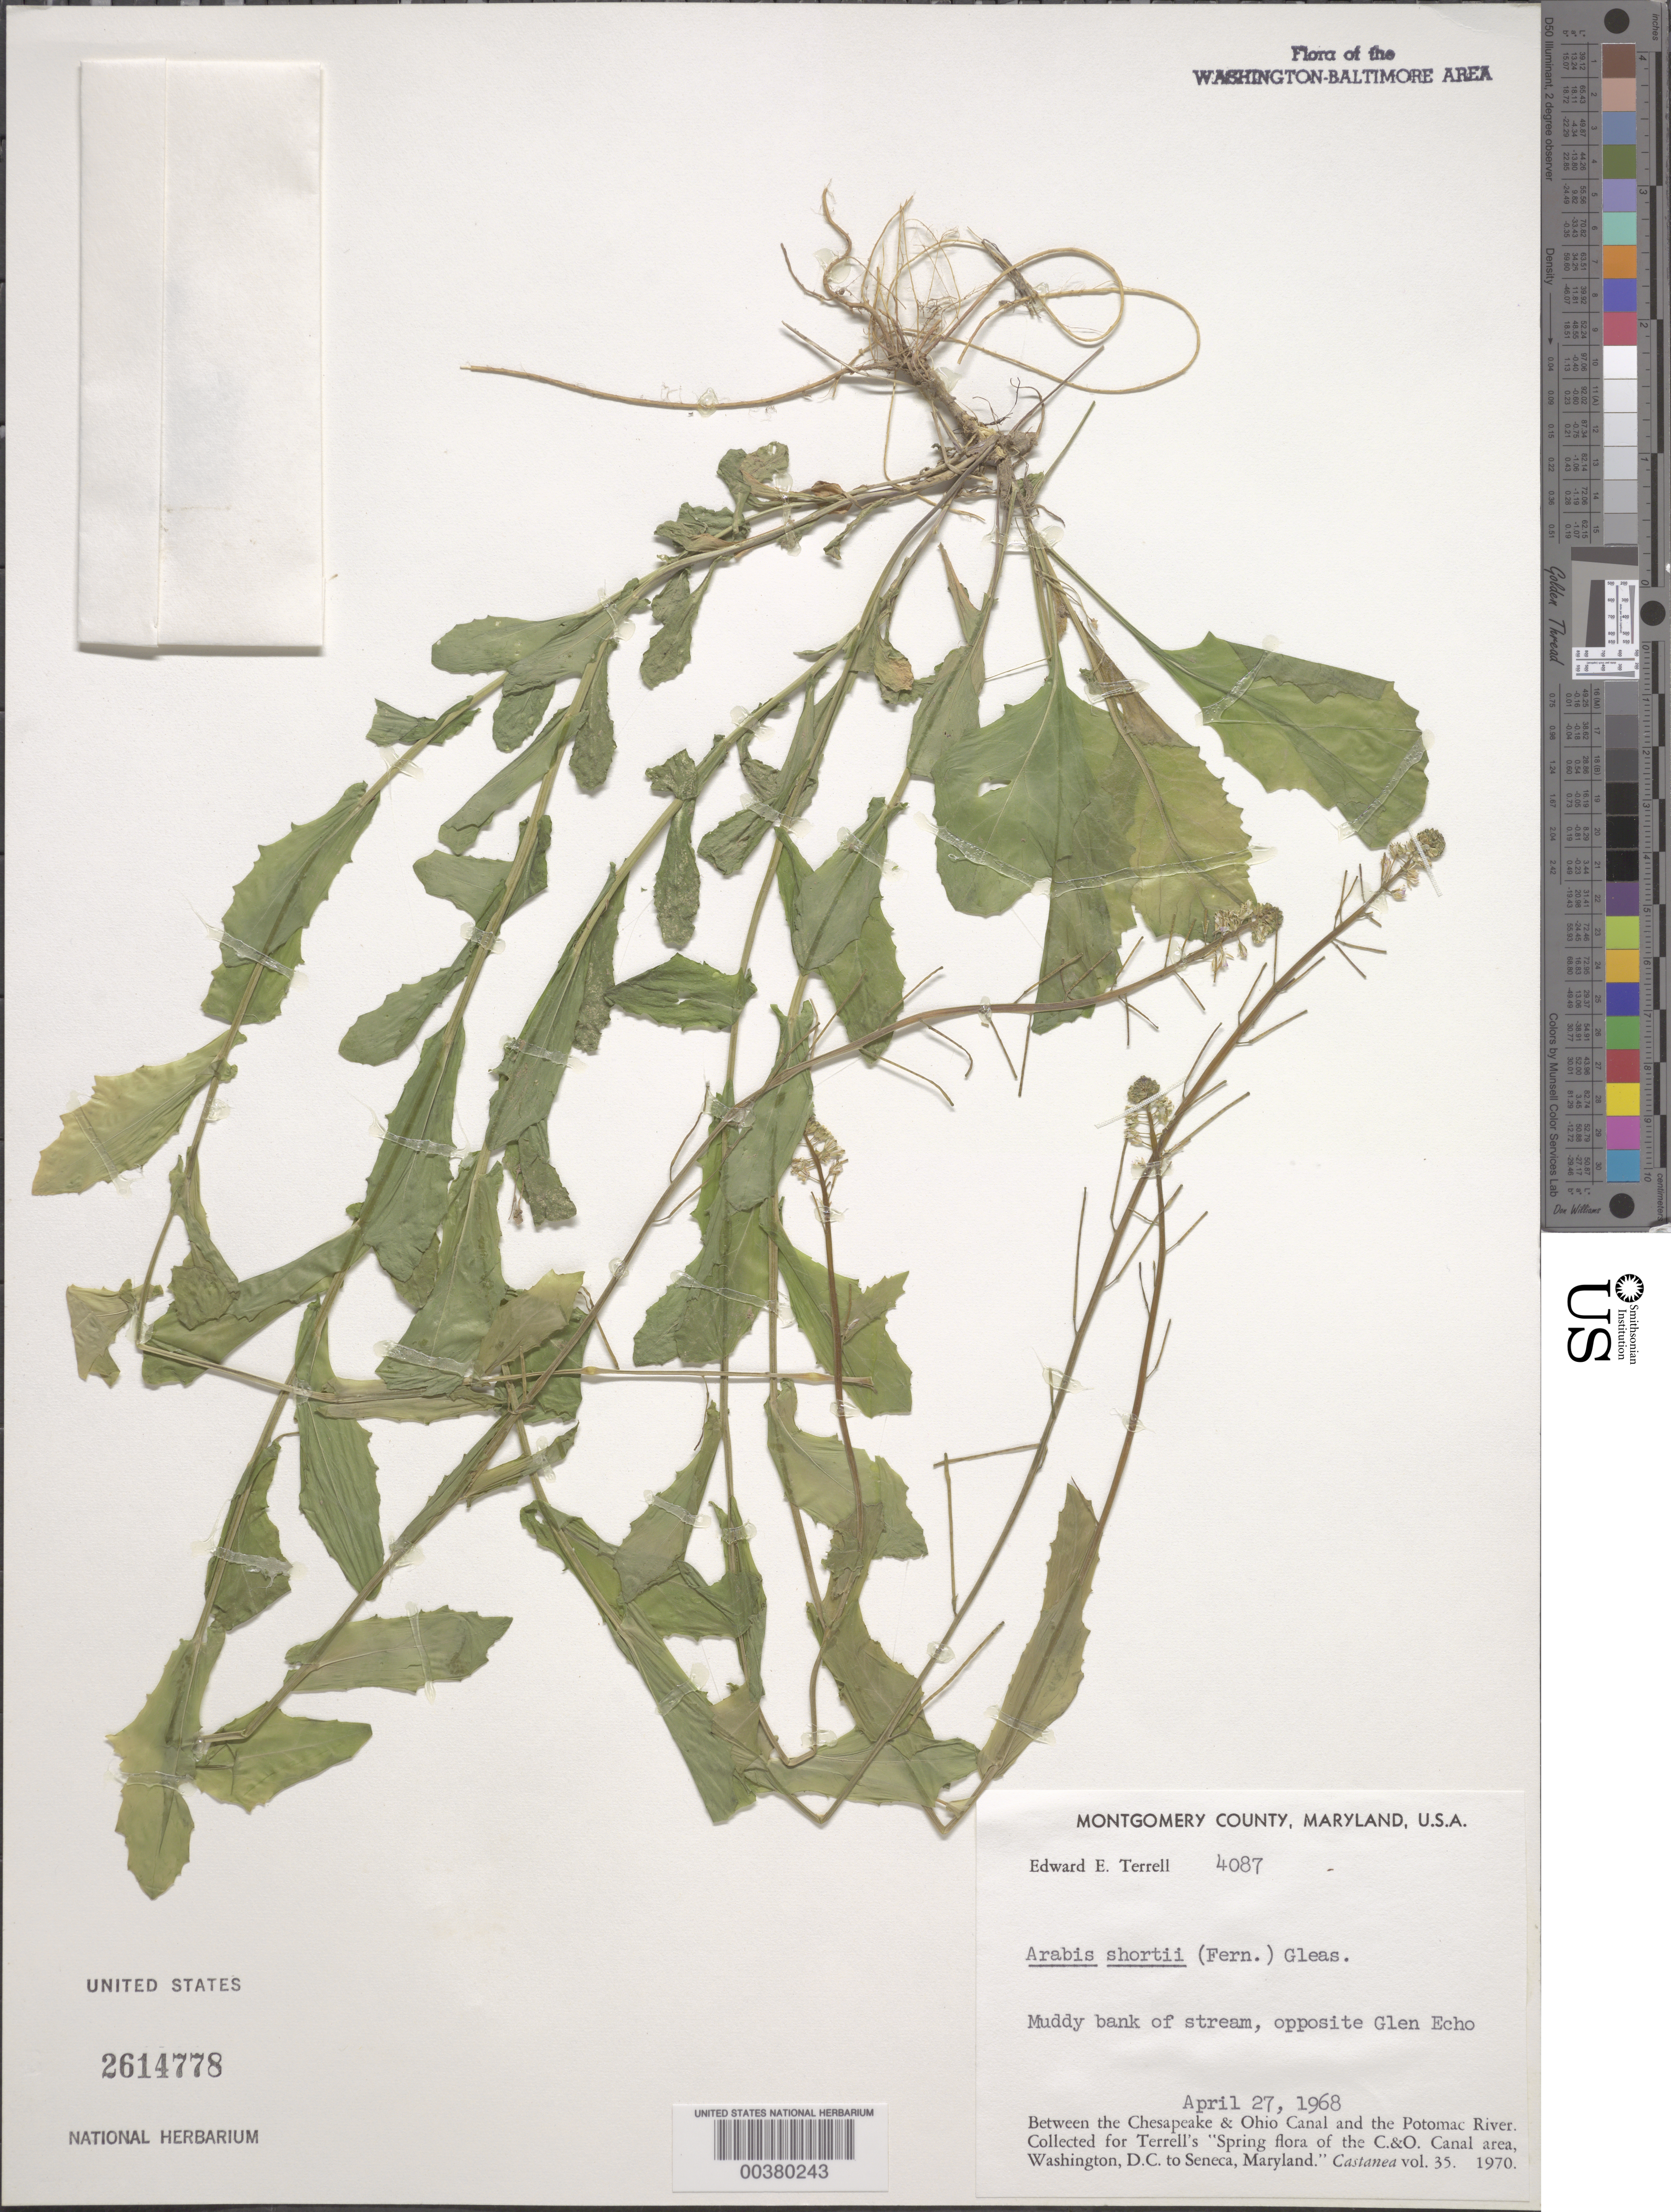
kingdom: Plantae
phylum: Tracheophyta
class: Magnoliopsida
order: Brassicales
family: Brassicaceae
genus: Boechera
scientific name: Boechera shortii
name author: (Fernald) Al-Shehbaz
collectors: E. E. Terrell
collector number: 4087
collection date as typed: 27 Apr 1968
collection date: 1968-04-27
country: United States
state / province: Maryland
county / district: Montgomery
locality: opposite Glen Echo C. & O. Canal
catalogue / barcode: US 2614778